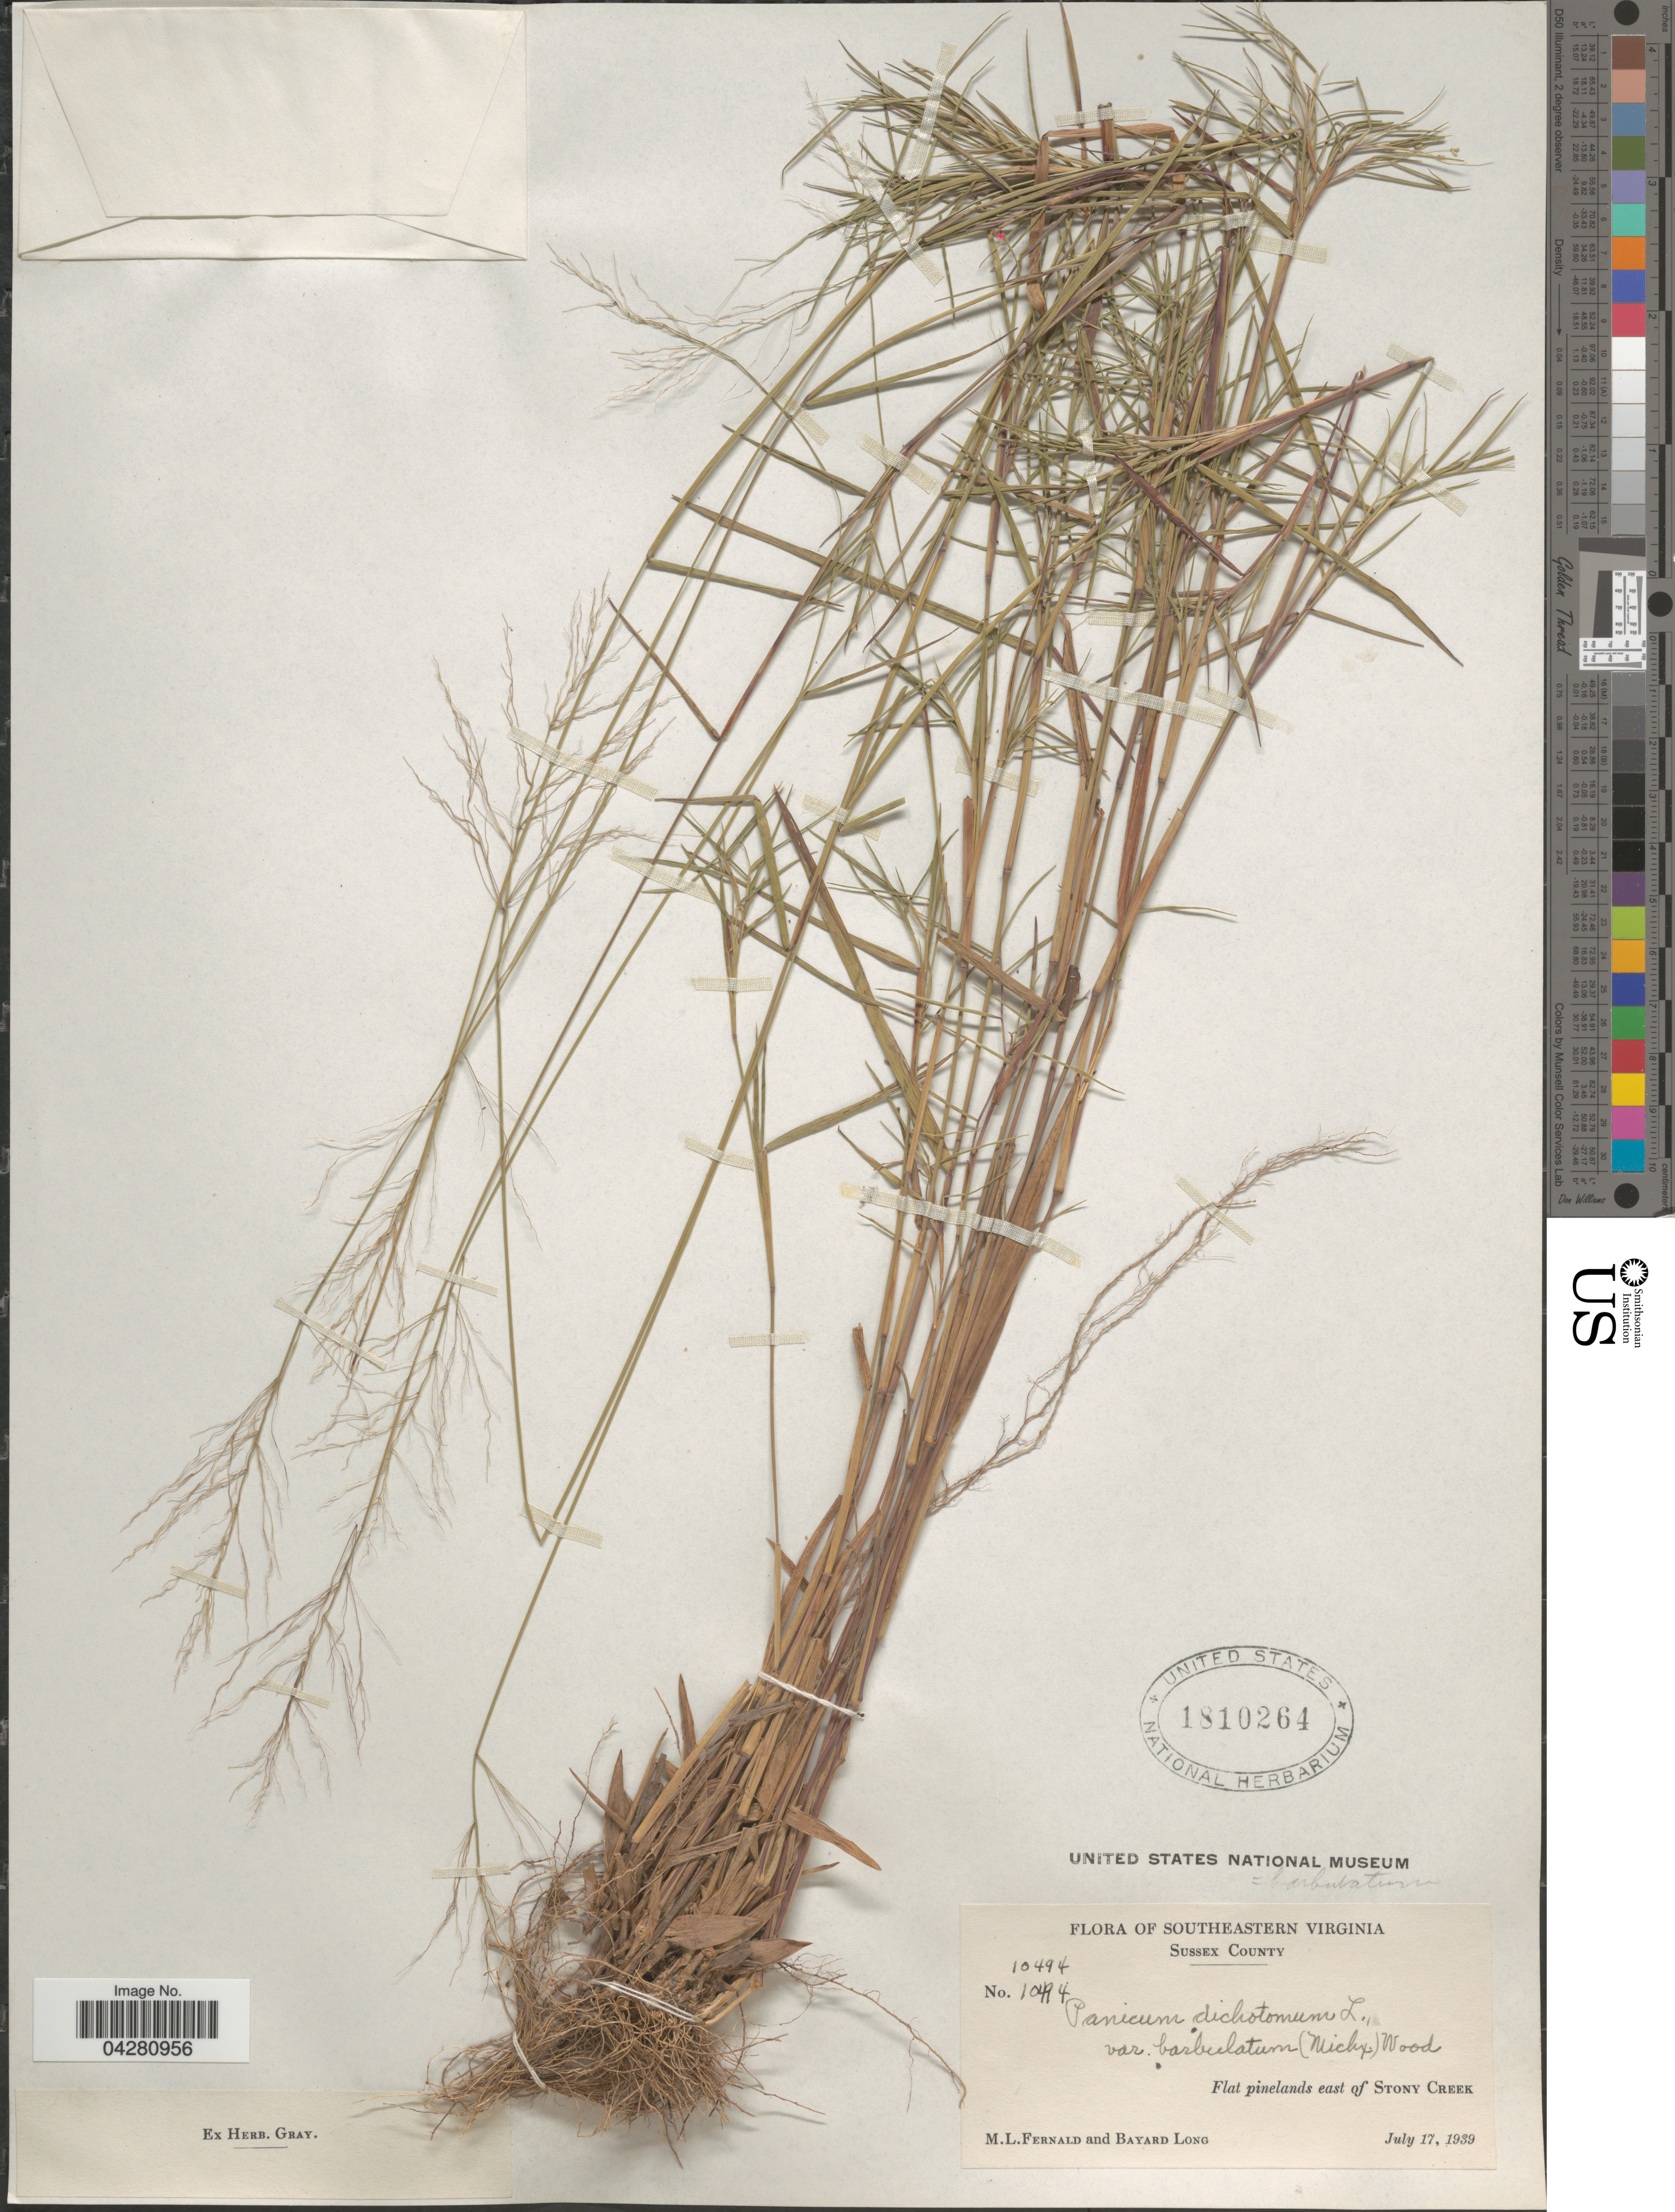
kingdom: Plantae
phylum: Tracheophyta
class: Liliopsida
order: Poales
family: Poaceae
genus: Dichanthelium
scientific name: Dichanthelium dichotomum var. dichotomum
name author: (L.) Gould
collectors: M. L. Fernald & B. Long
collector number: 10494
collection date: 1939-07-17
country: United States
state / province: Virginia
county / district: Sussex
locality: Southeastern Virginia. Sussex County. Flat pinelands east of Stony Creek.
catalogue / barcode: US 1810264